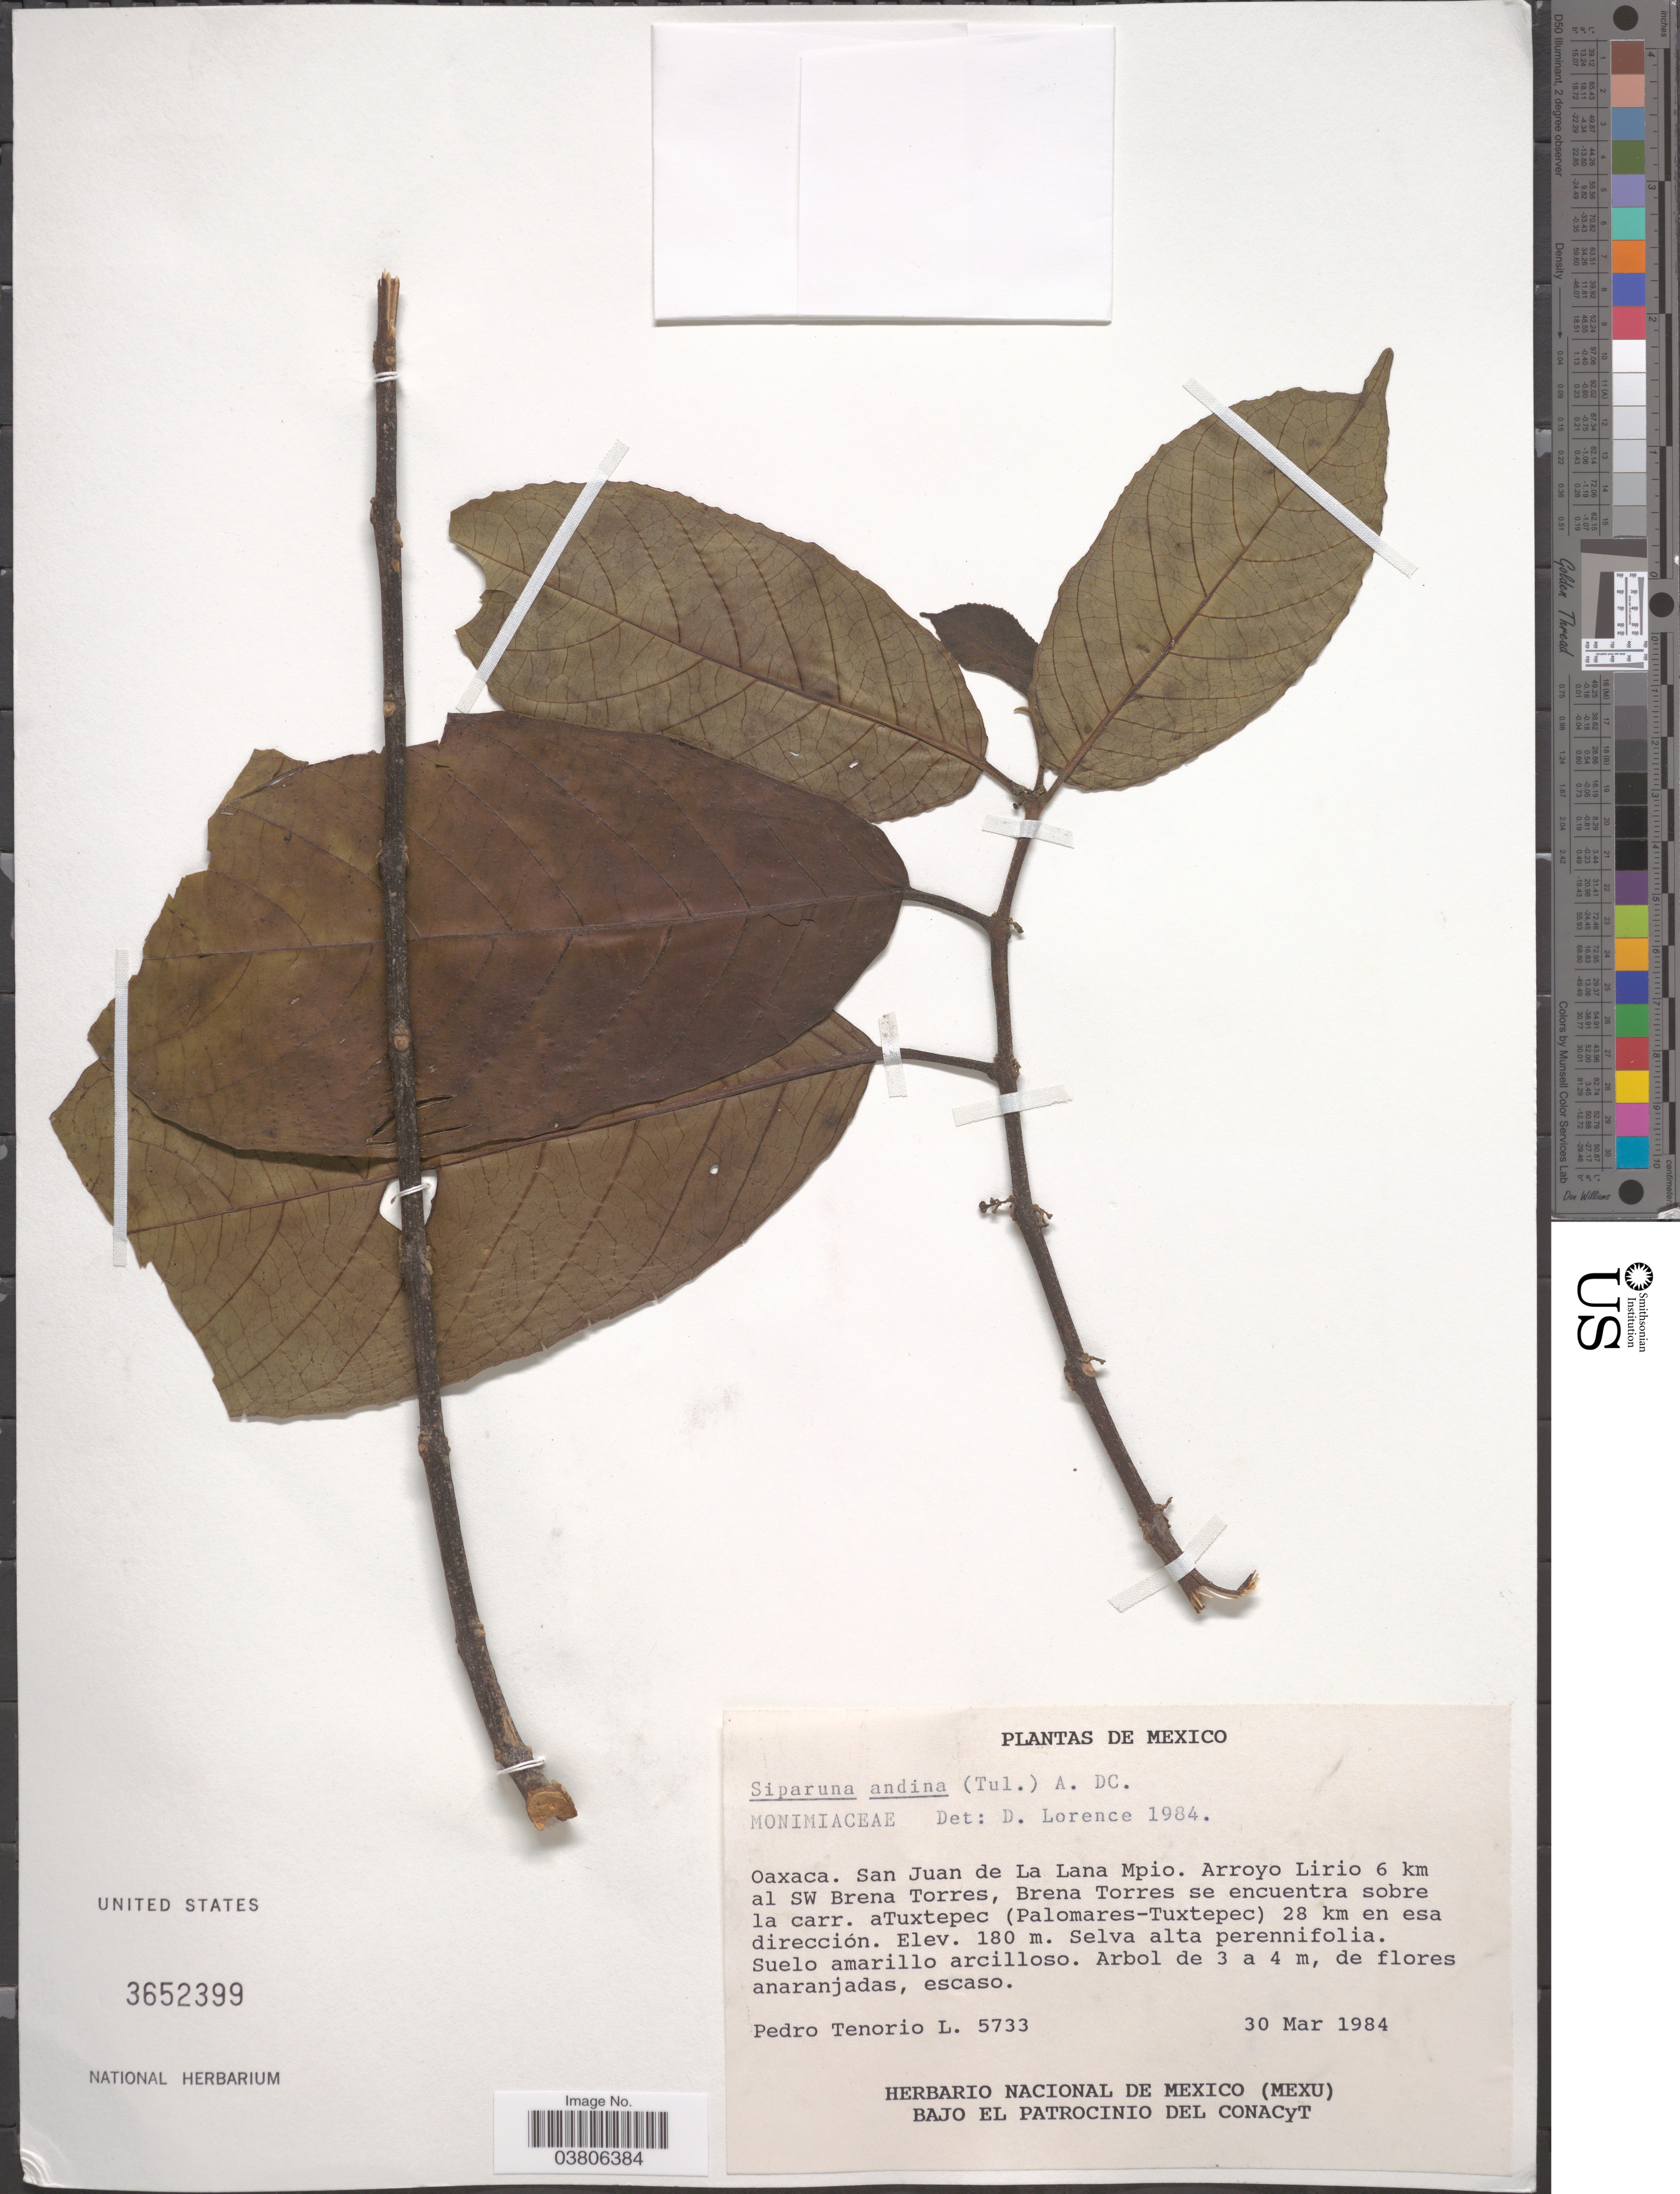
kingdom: Plantae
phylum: Tracheophyta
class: Magnoliopsida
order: Laurales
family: Siparunaceae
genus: Siparuna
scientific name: Siparuna andina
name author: (Tul.) A. DC.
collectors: P. Tenorio L.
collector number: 5733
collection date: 1984-03-30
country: Mexico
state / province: Oaxaca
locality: San Juan de La Lana Mpio. Arroyo Lirio 6 km al SW Brena Torres, Brena Torres se encuentra sobre la carr. aTuxtepec (Palomares-Tuxtepec) 28 km en esa dirección.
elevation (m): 180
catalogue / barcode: US 3652399